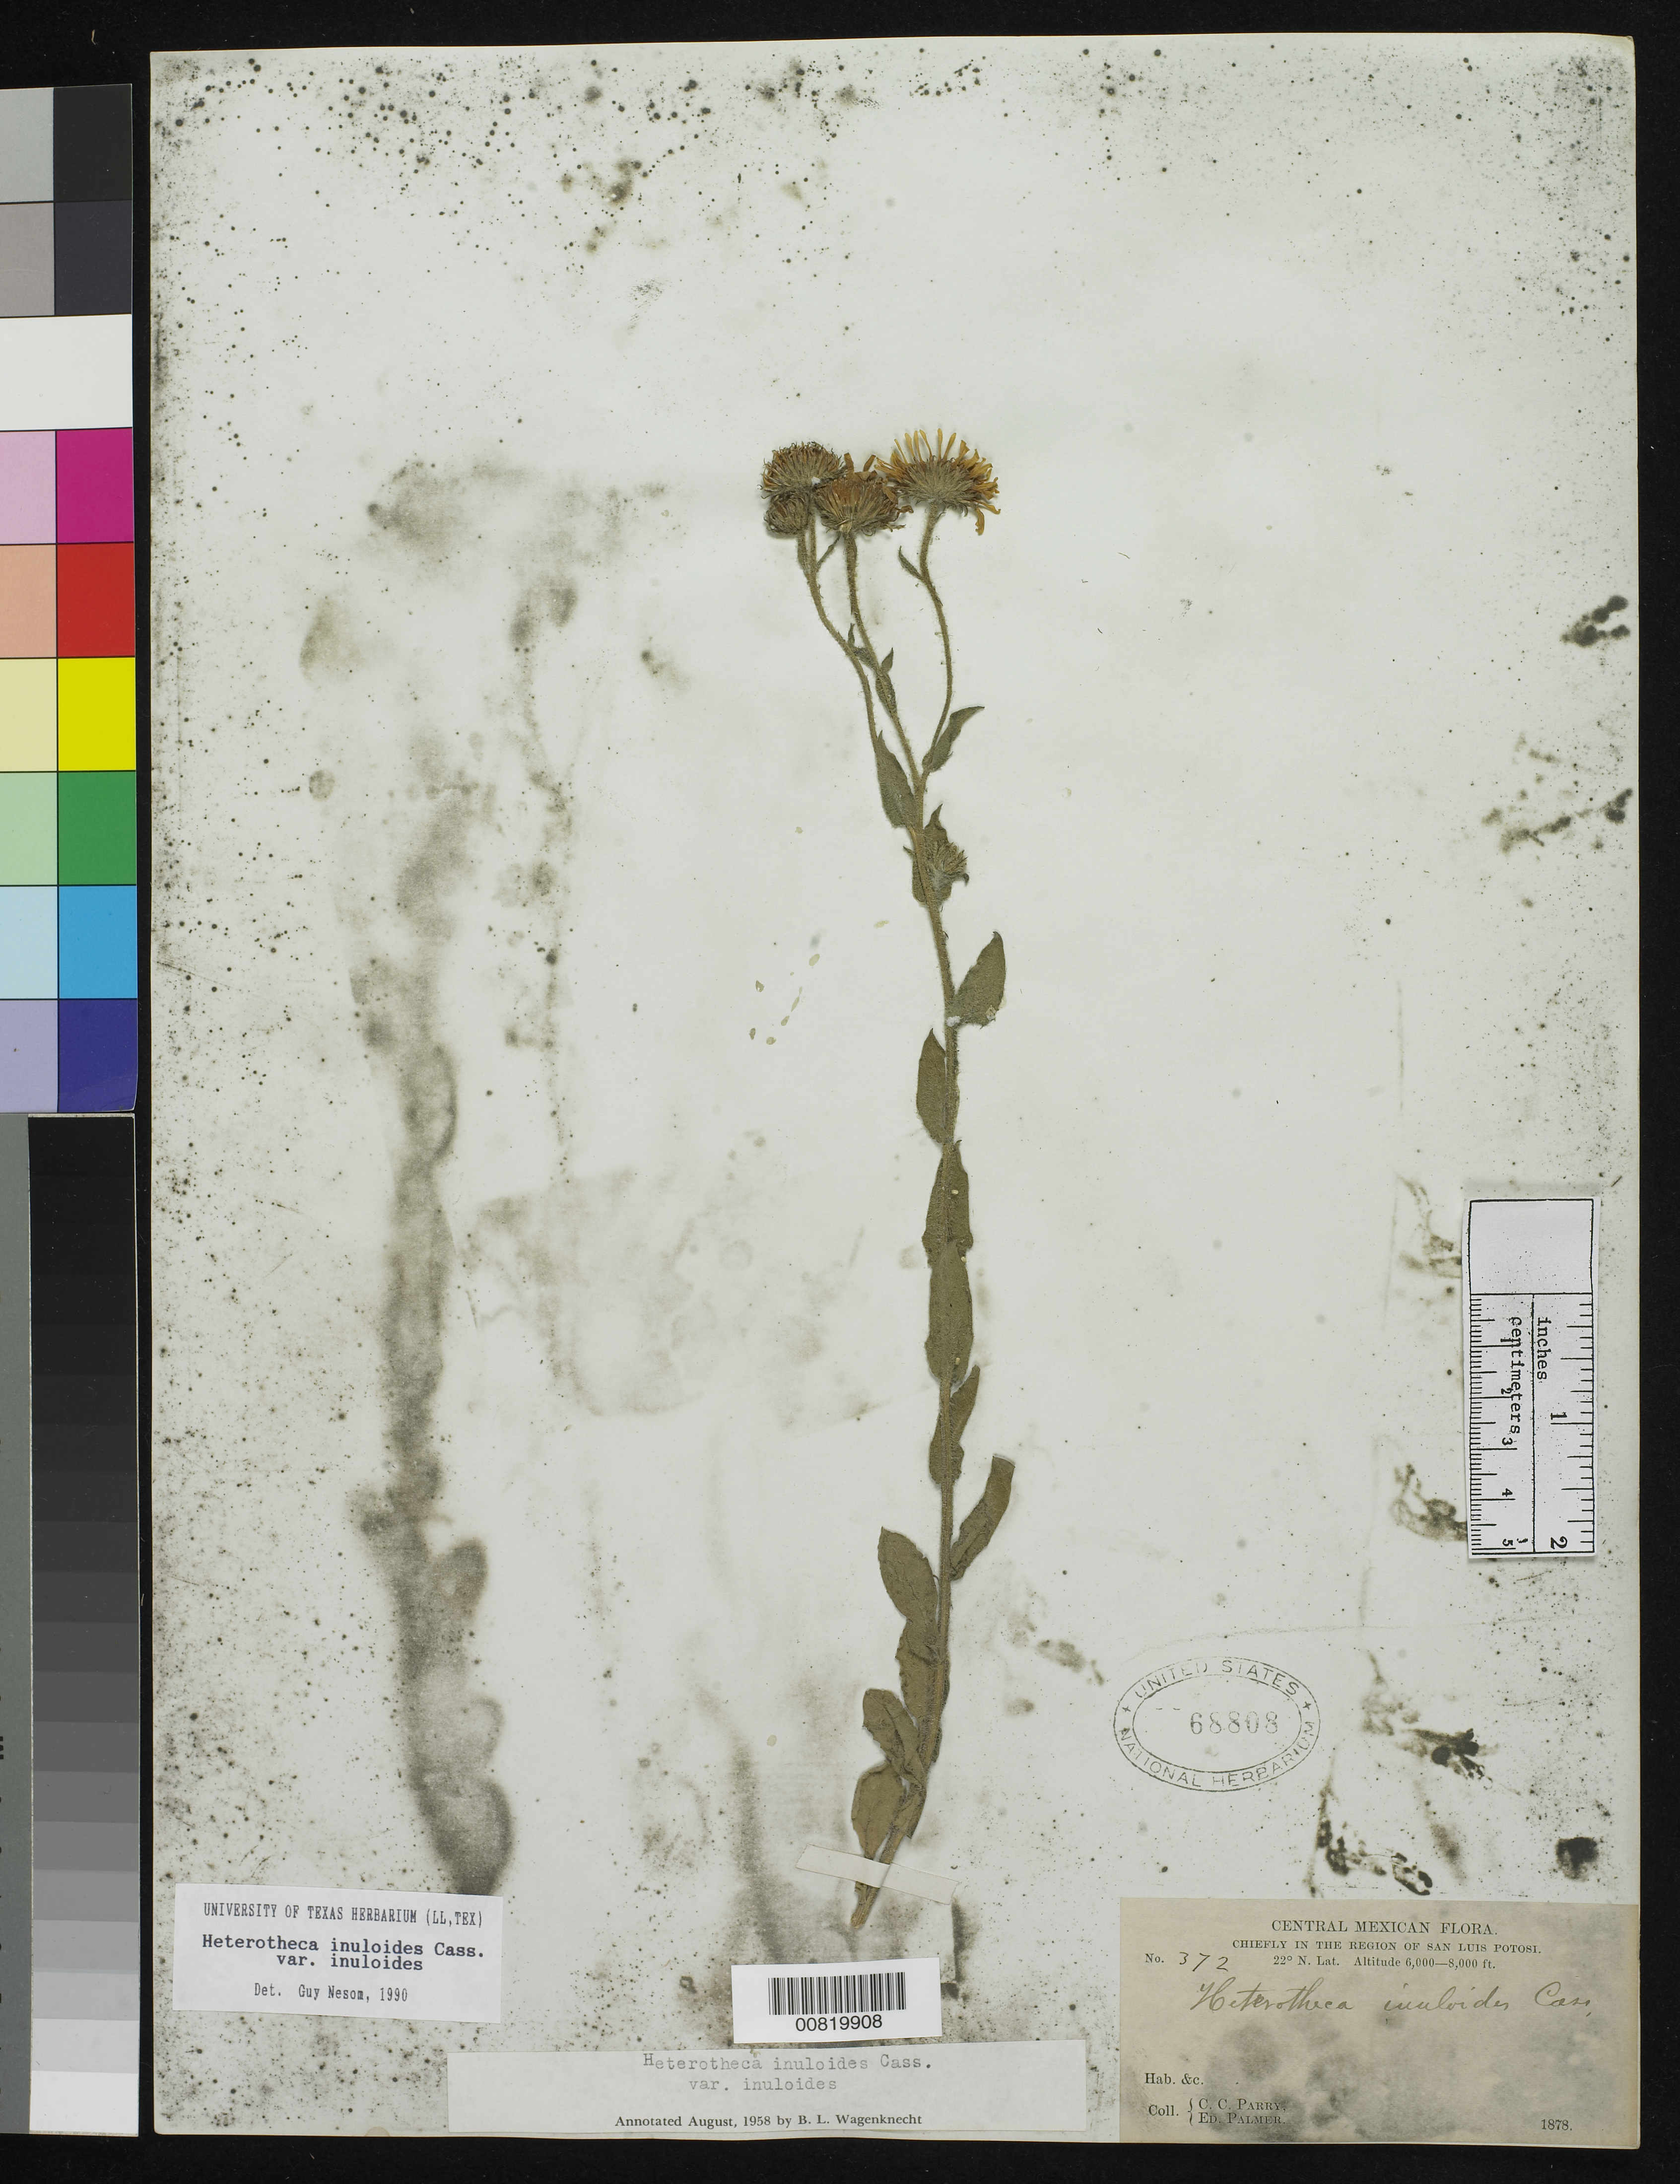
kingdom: Plantae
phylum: Tracheophyta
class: Magnoliopsida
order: Asterales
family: Asteraceae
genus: Heterotheca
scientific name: Heterotheca inuloides var. inuloides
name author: Cass.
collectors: C. C. Parry & E. Palmer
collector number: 372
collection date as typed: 1878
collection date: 1878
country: Mexico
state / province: San Luis Potosí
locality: Chiefly in the region of San Luis Potosí.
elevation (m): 1829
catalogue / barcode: US 68808